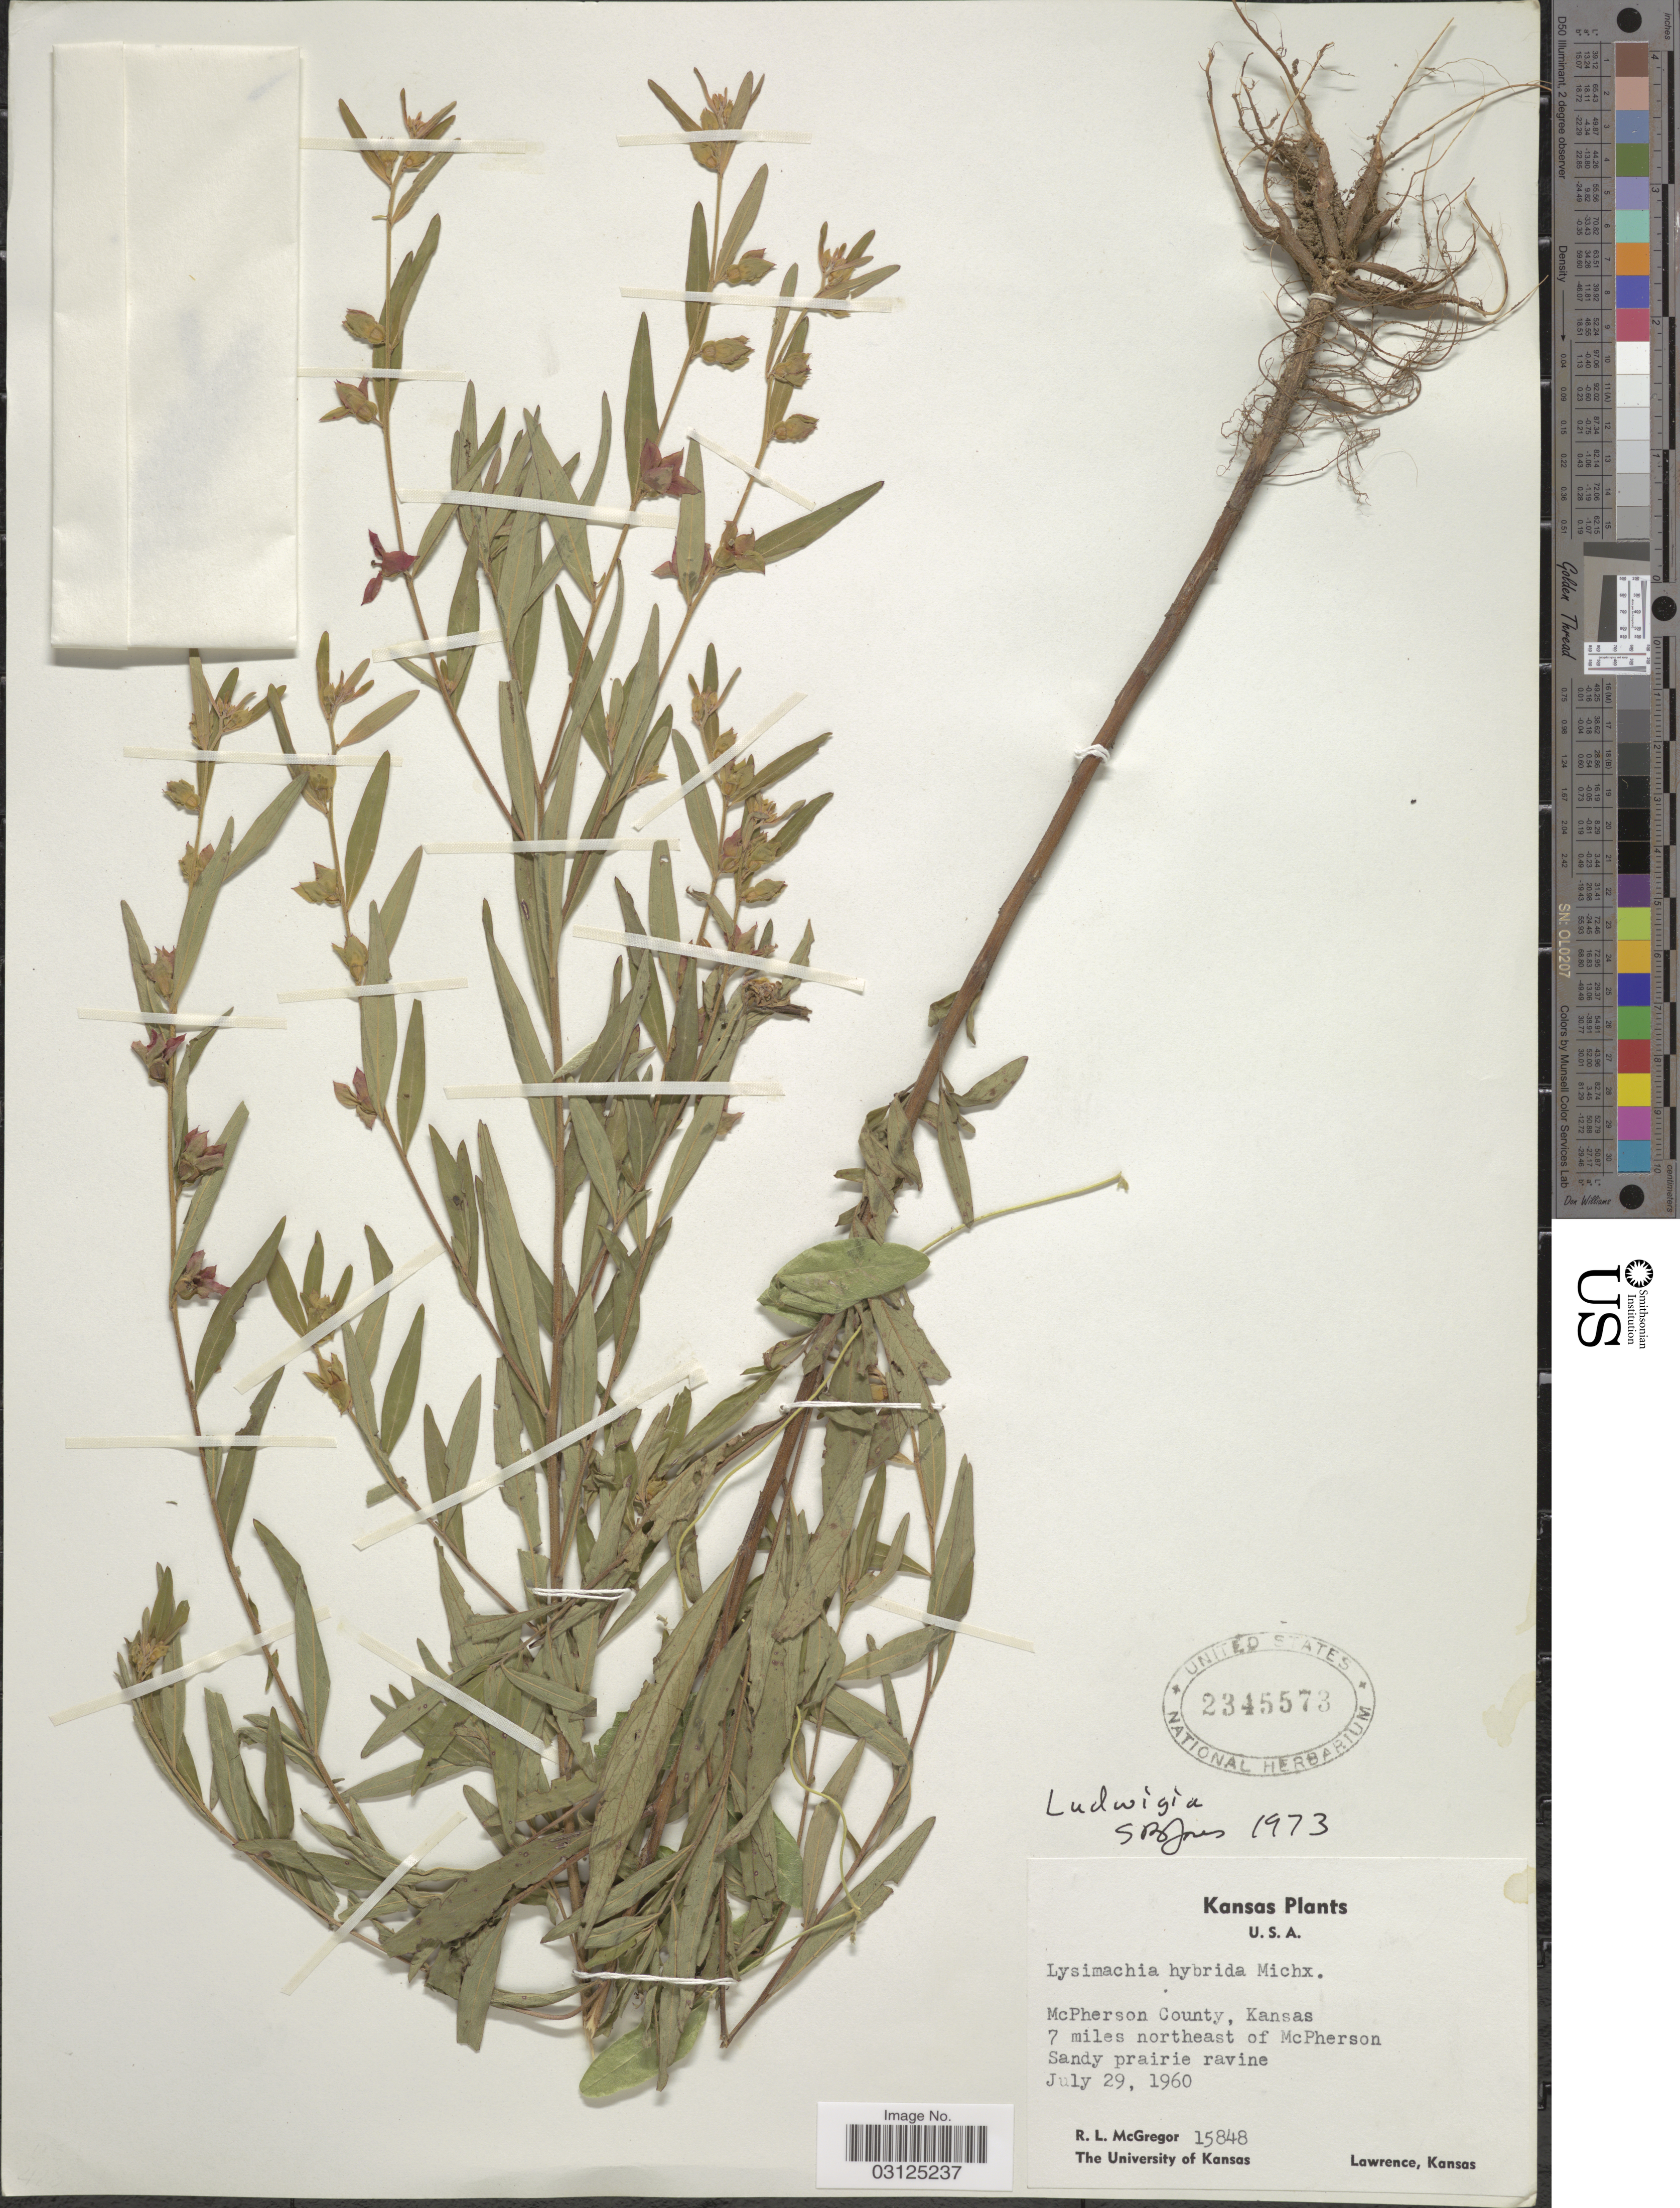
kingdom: Plantae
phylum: Tracheophyta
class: Magnoliopsida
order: Ericales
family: Primulaceae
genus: Lysimachia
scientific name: Lysimachia hybrida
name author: Michx.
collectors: R. McGregor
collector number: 15848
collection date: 1960-07-29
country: United States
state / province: Kansas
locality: McPherson County, 7 miles northeast of McPherson.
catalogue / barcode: US 2345573